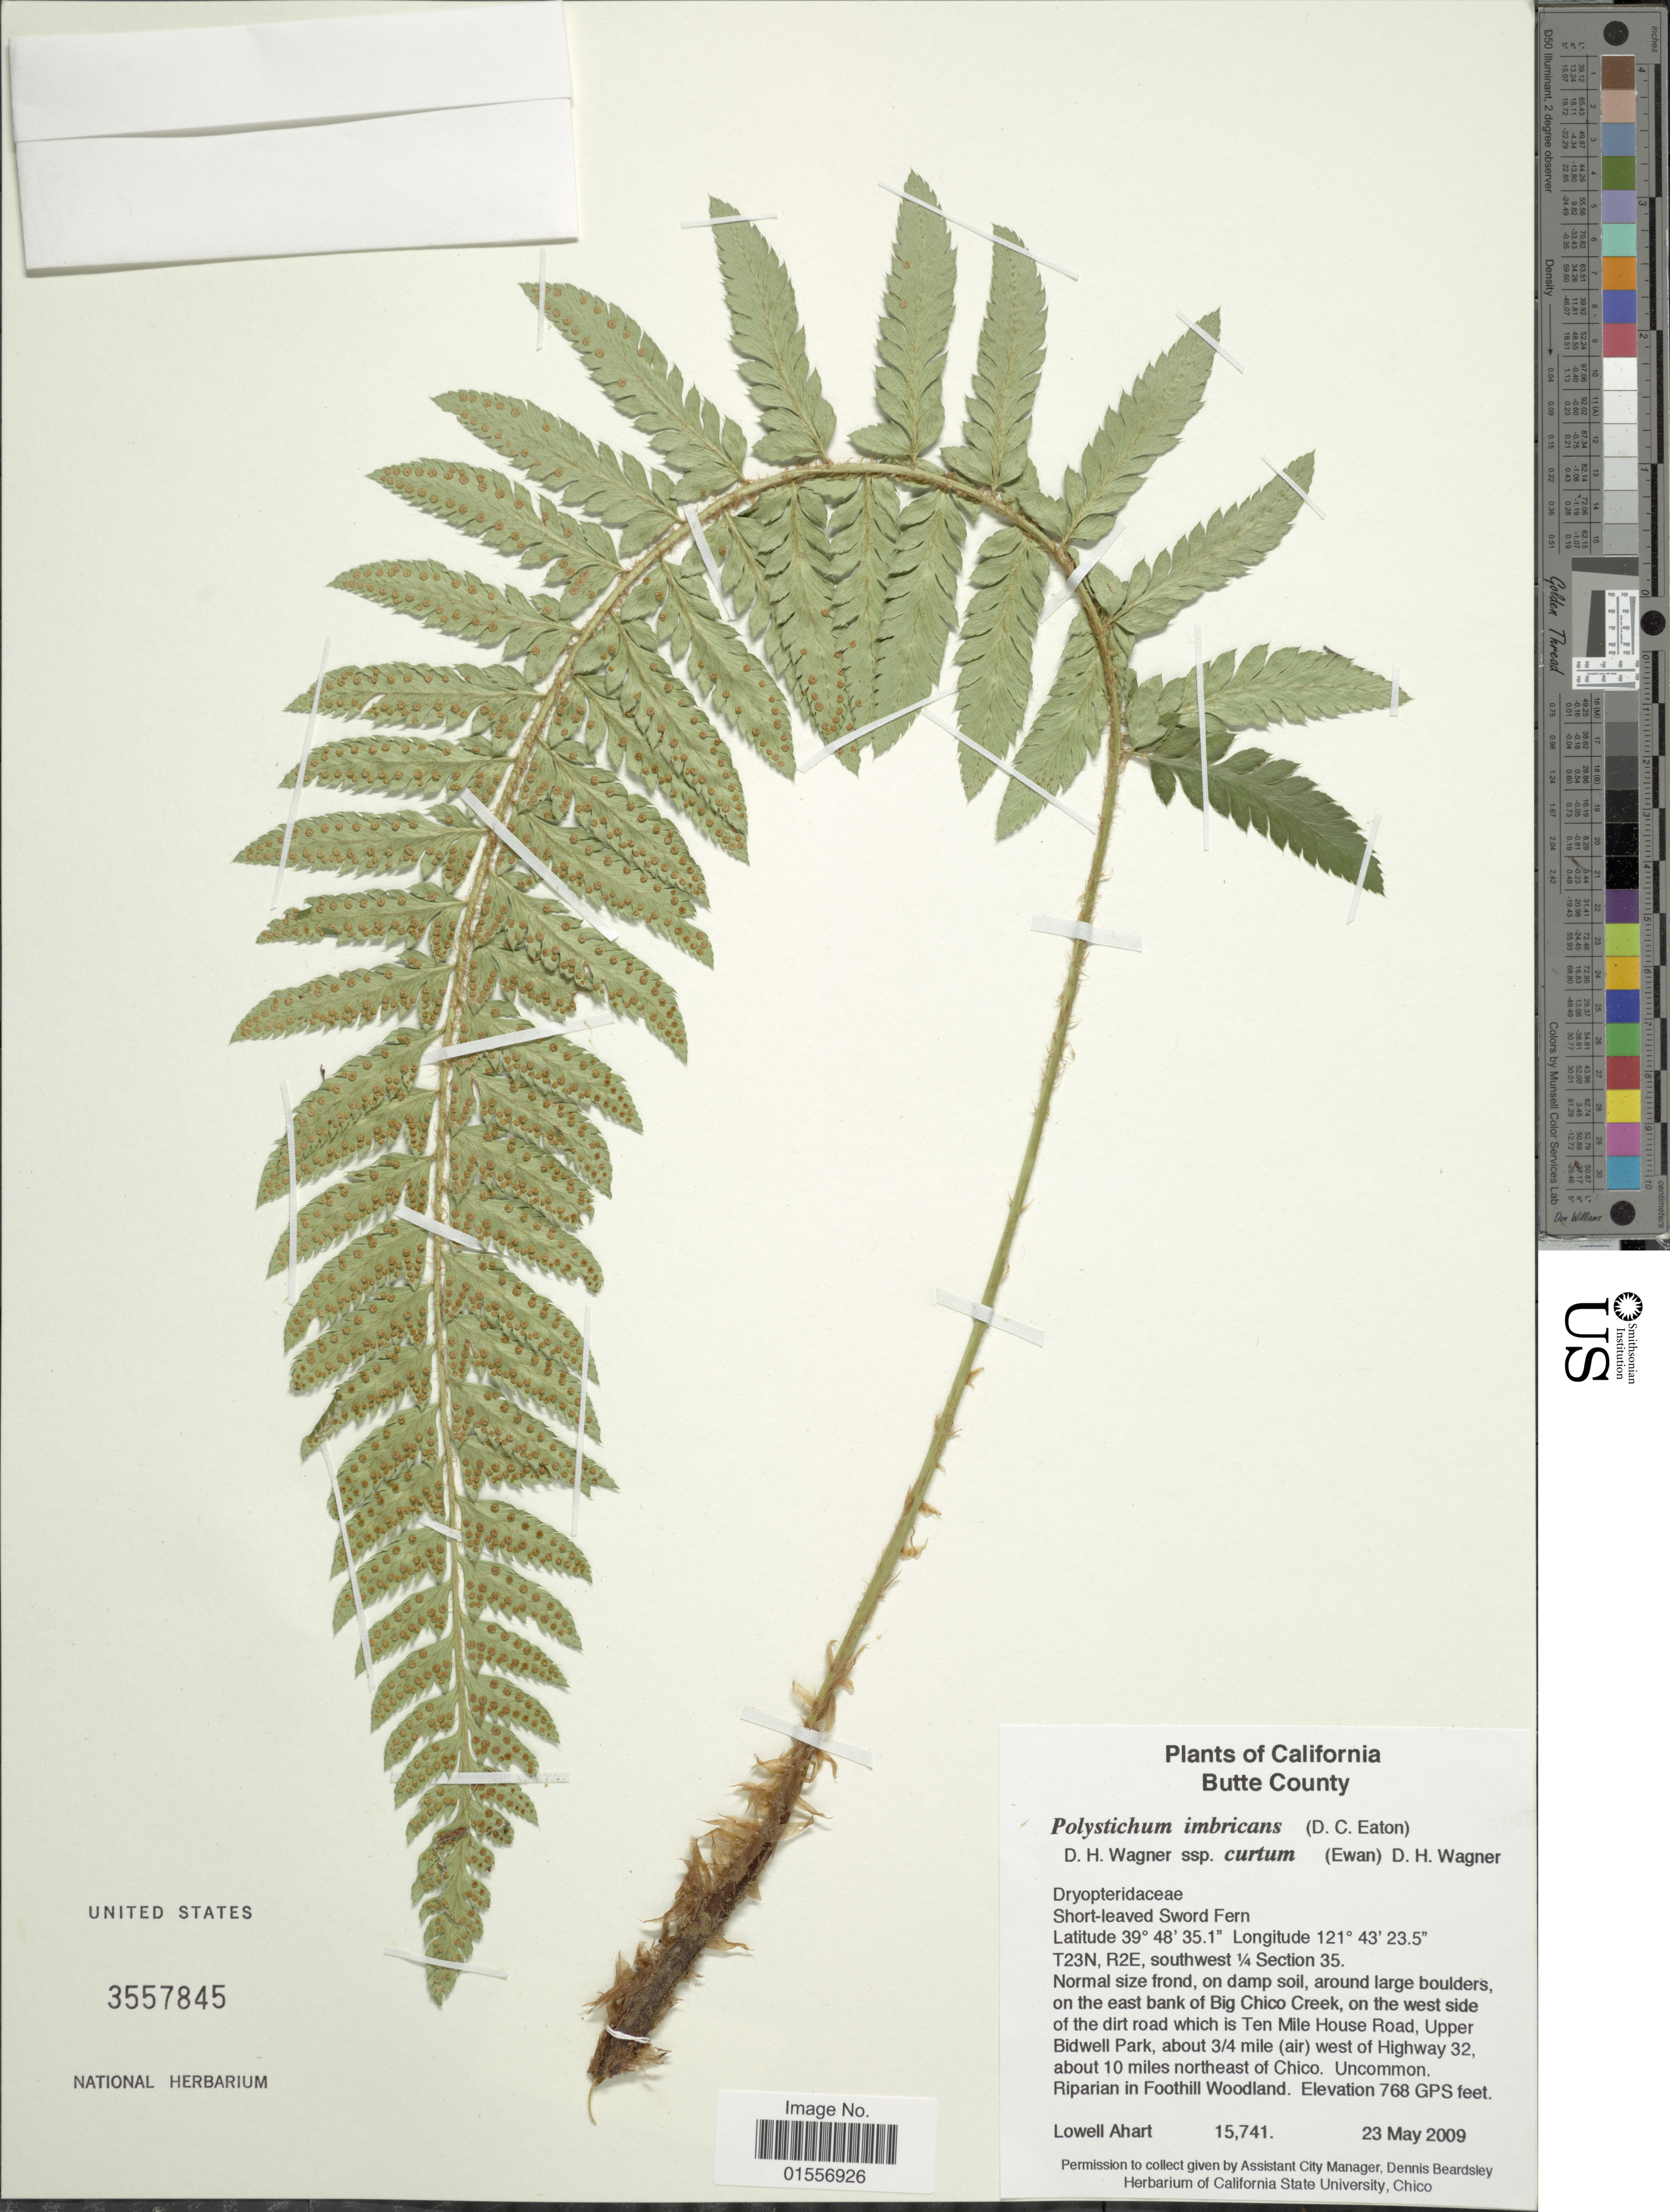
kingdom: Plantae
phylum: Tracheophyta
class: Polypodiopsida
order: Polypodiales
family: Dryopteridaceae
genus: Polystichum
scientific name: Polystichum imbricans subsp. curtum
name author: (Ewan) D.H. Wagner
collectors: L. Ahart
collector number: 15741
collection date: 2009-05-23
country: United States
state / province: California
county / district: Butte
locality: Butte County, T23N, R2E, southwest 1/4 Section 35, on the east bank of Bog Choco Creek, on the west side of the dirt road which is Ten Mile House Road, Upper Bidwell park, about 3/4 mile (air) west of Highway 32, about 10 miles northeast of Chico, Riparian in Foothill Woodland.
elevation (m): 234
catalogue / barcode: US 3557845